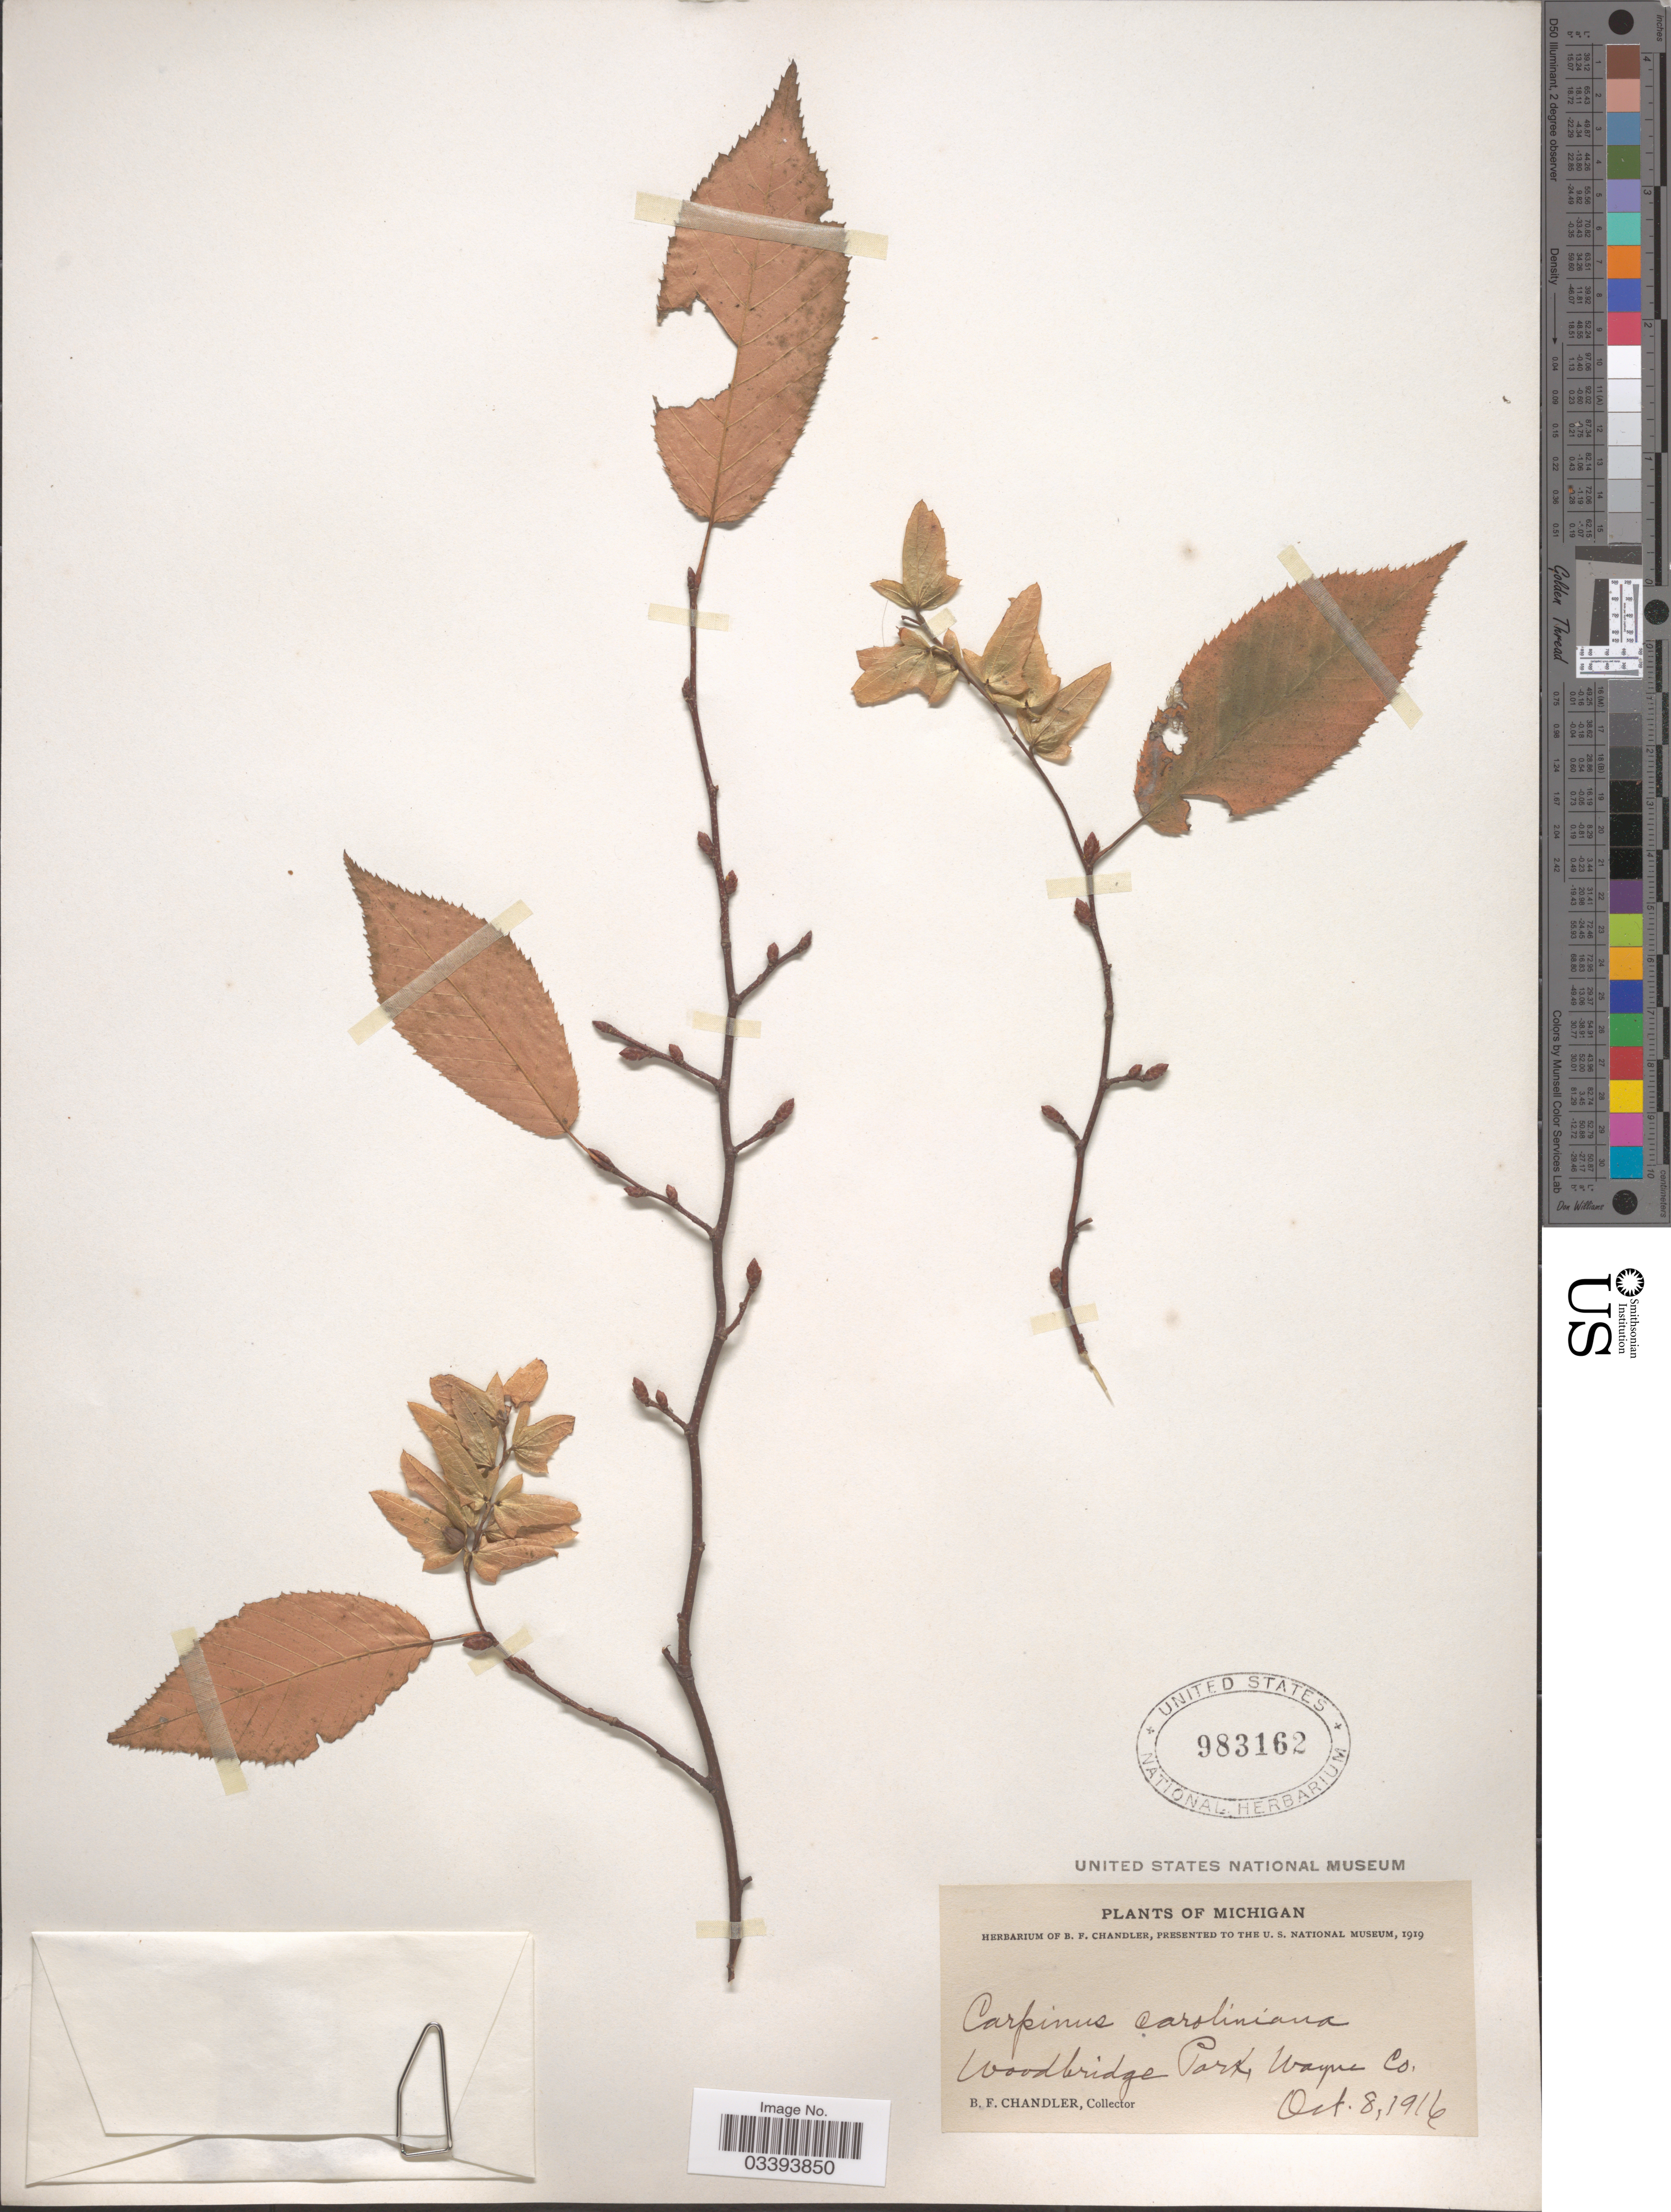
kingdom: Plantae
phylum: Tracheophyta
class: Magnoliopsida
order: Fagales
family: Betulaceae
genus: Carpinus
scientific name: Carpinus caroliniana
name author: Walter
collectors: B. F. Chandler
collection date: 1916-10-08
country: United States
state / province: Michigan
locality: Woodbridge Park, Wayne Co.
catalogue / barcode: US 983162